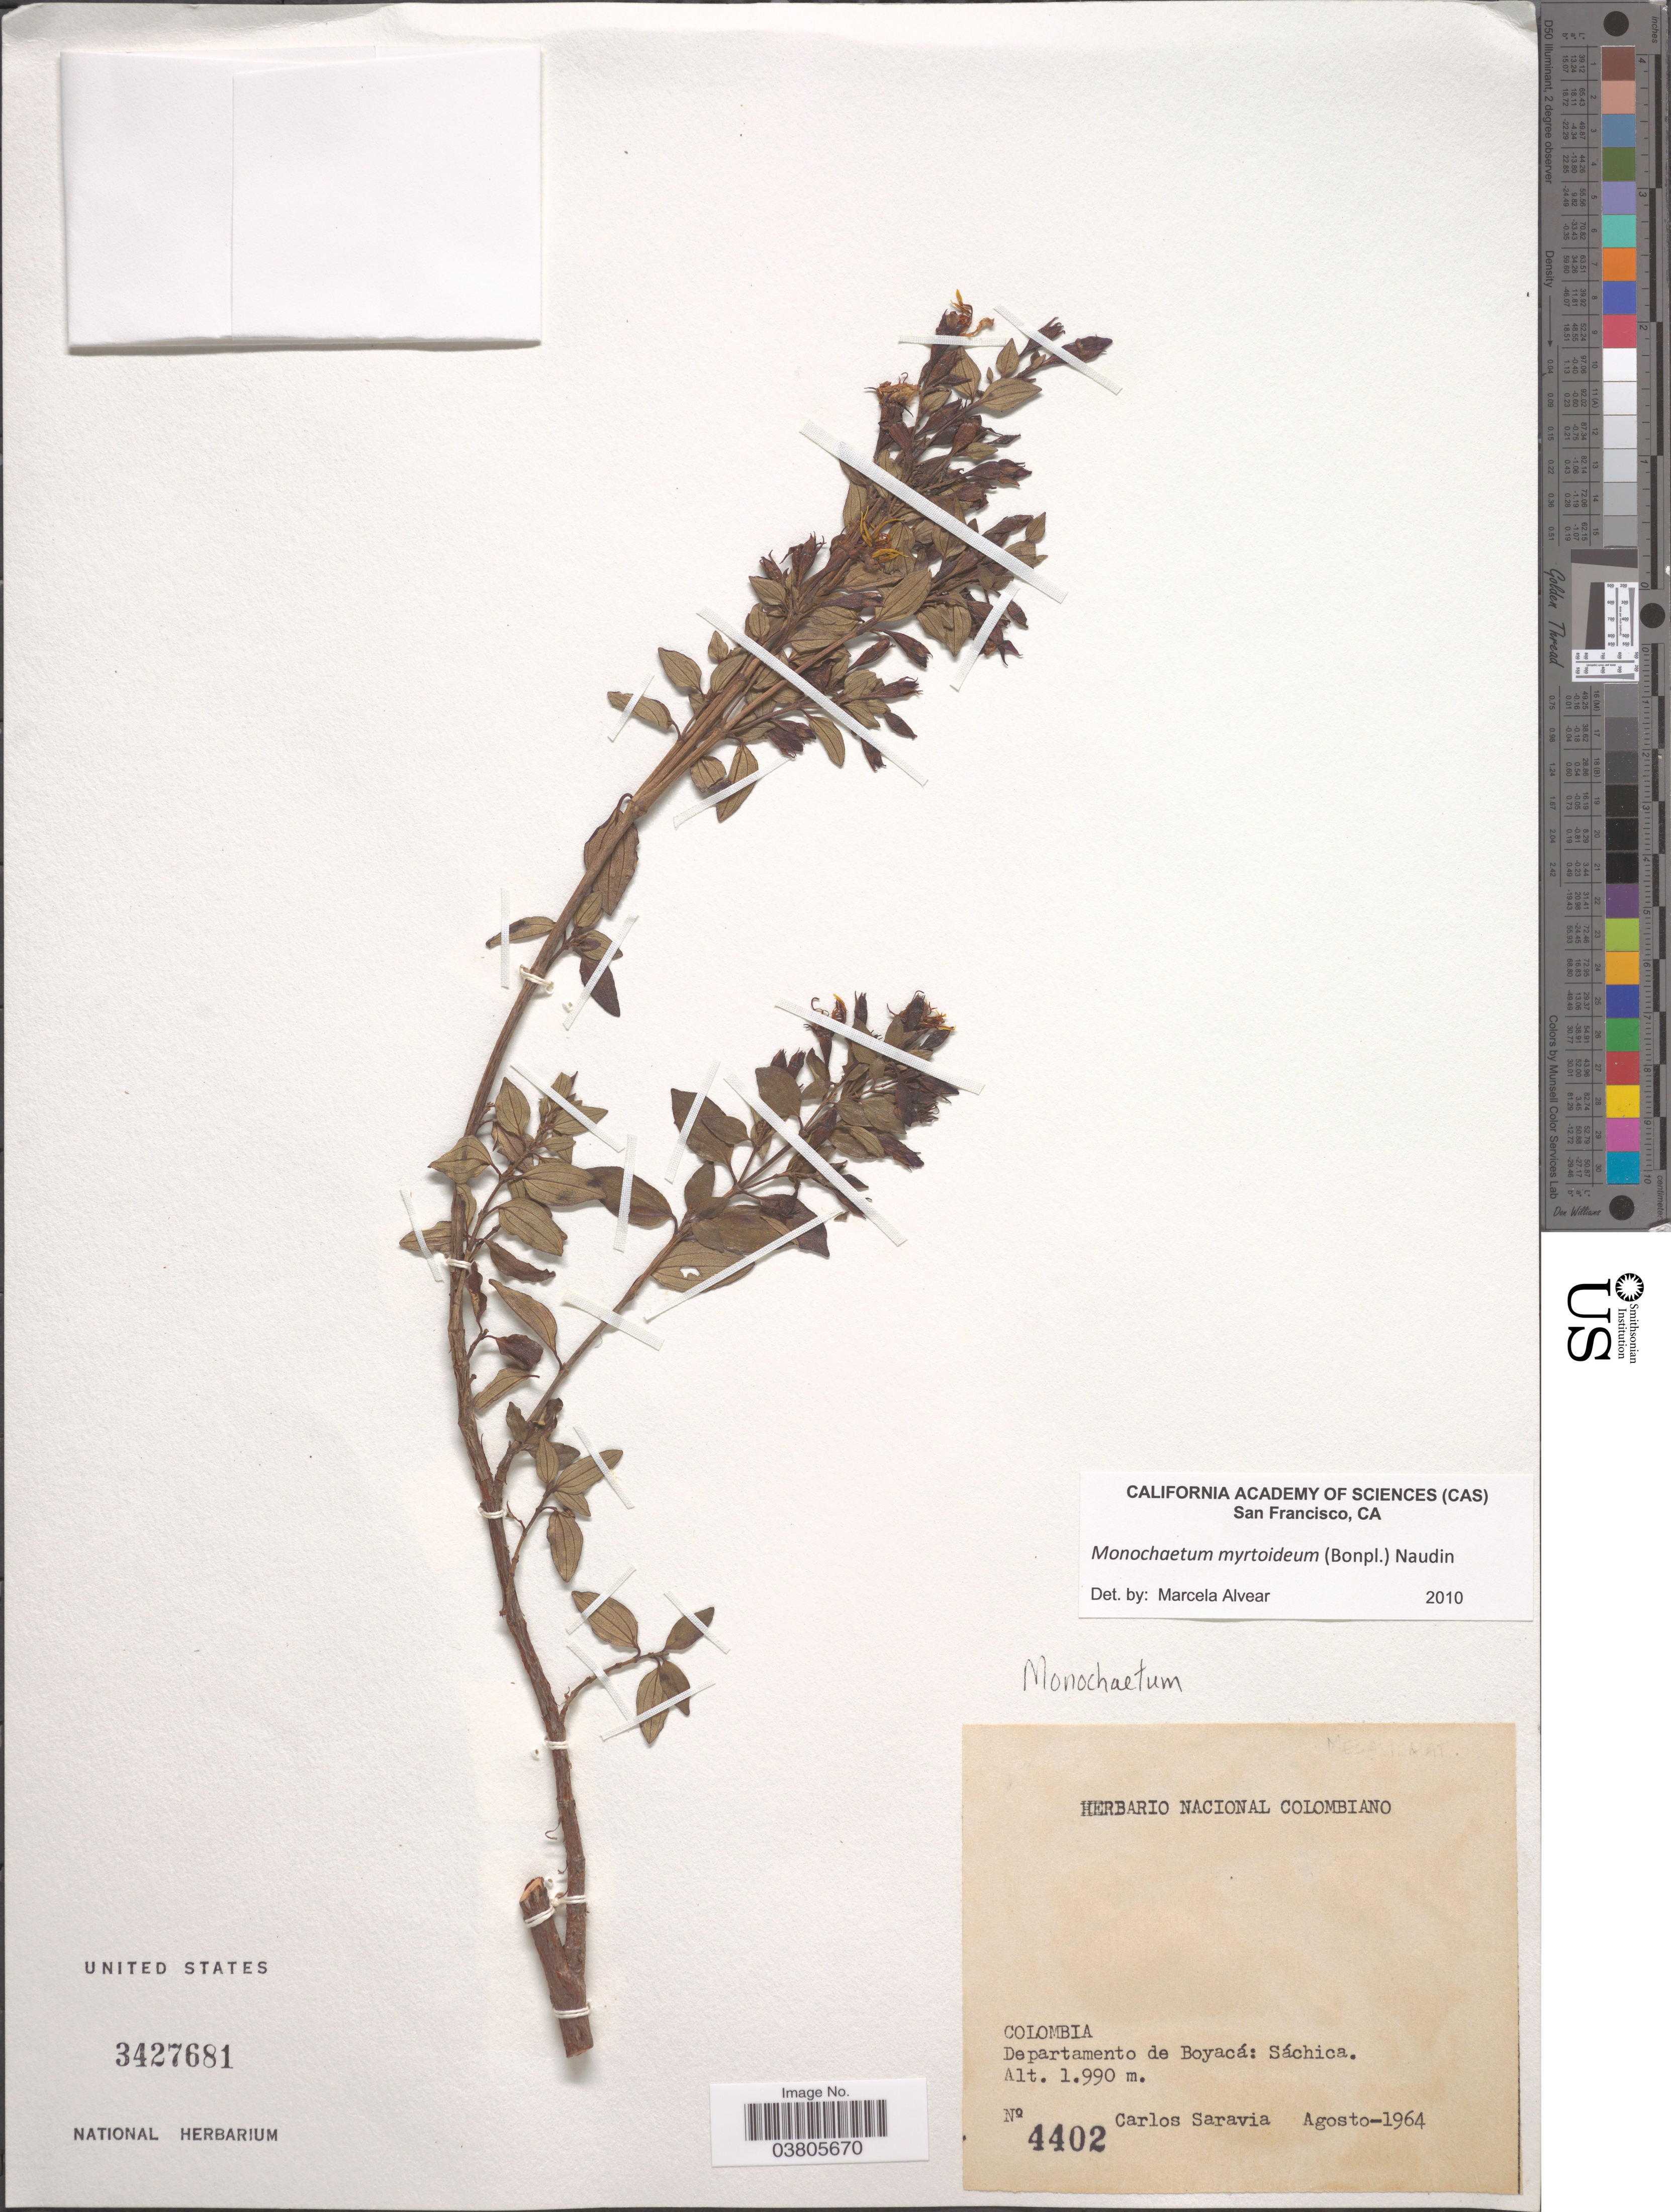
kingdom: Plantae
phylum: Tracheophyta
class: Magnoliopsida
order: Myrtales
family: Melastomataceae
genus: Monochaetum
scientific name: Monochaetum myrtoideum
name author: Naudin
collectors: C. Saravia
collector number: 4402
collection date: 1964-08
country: Colombia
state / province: Boyacá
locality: Departamento de Boyacá; Sáchica.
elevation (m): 1990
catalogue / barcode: US 3427681